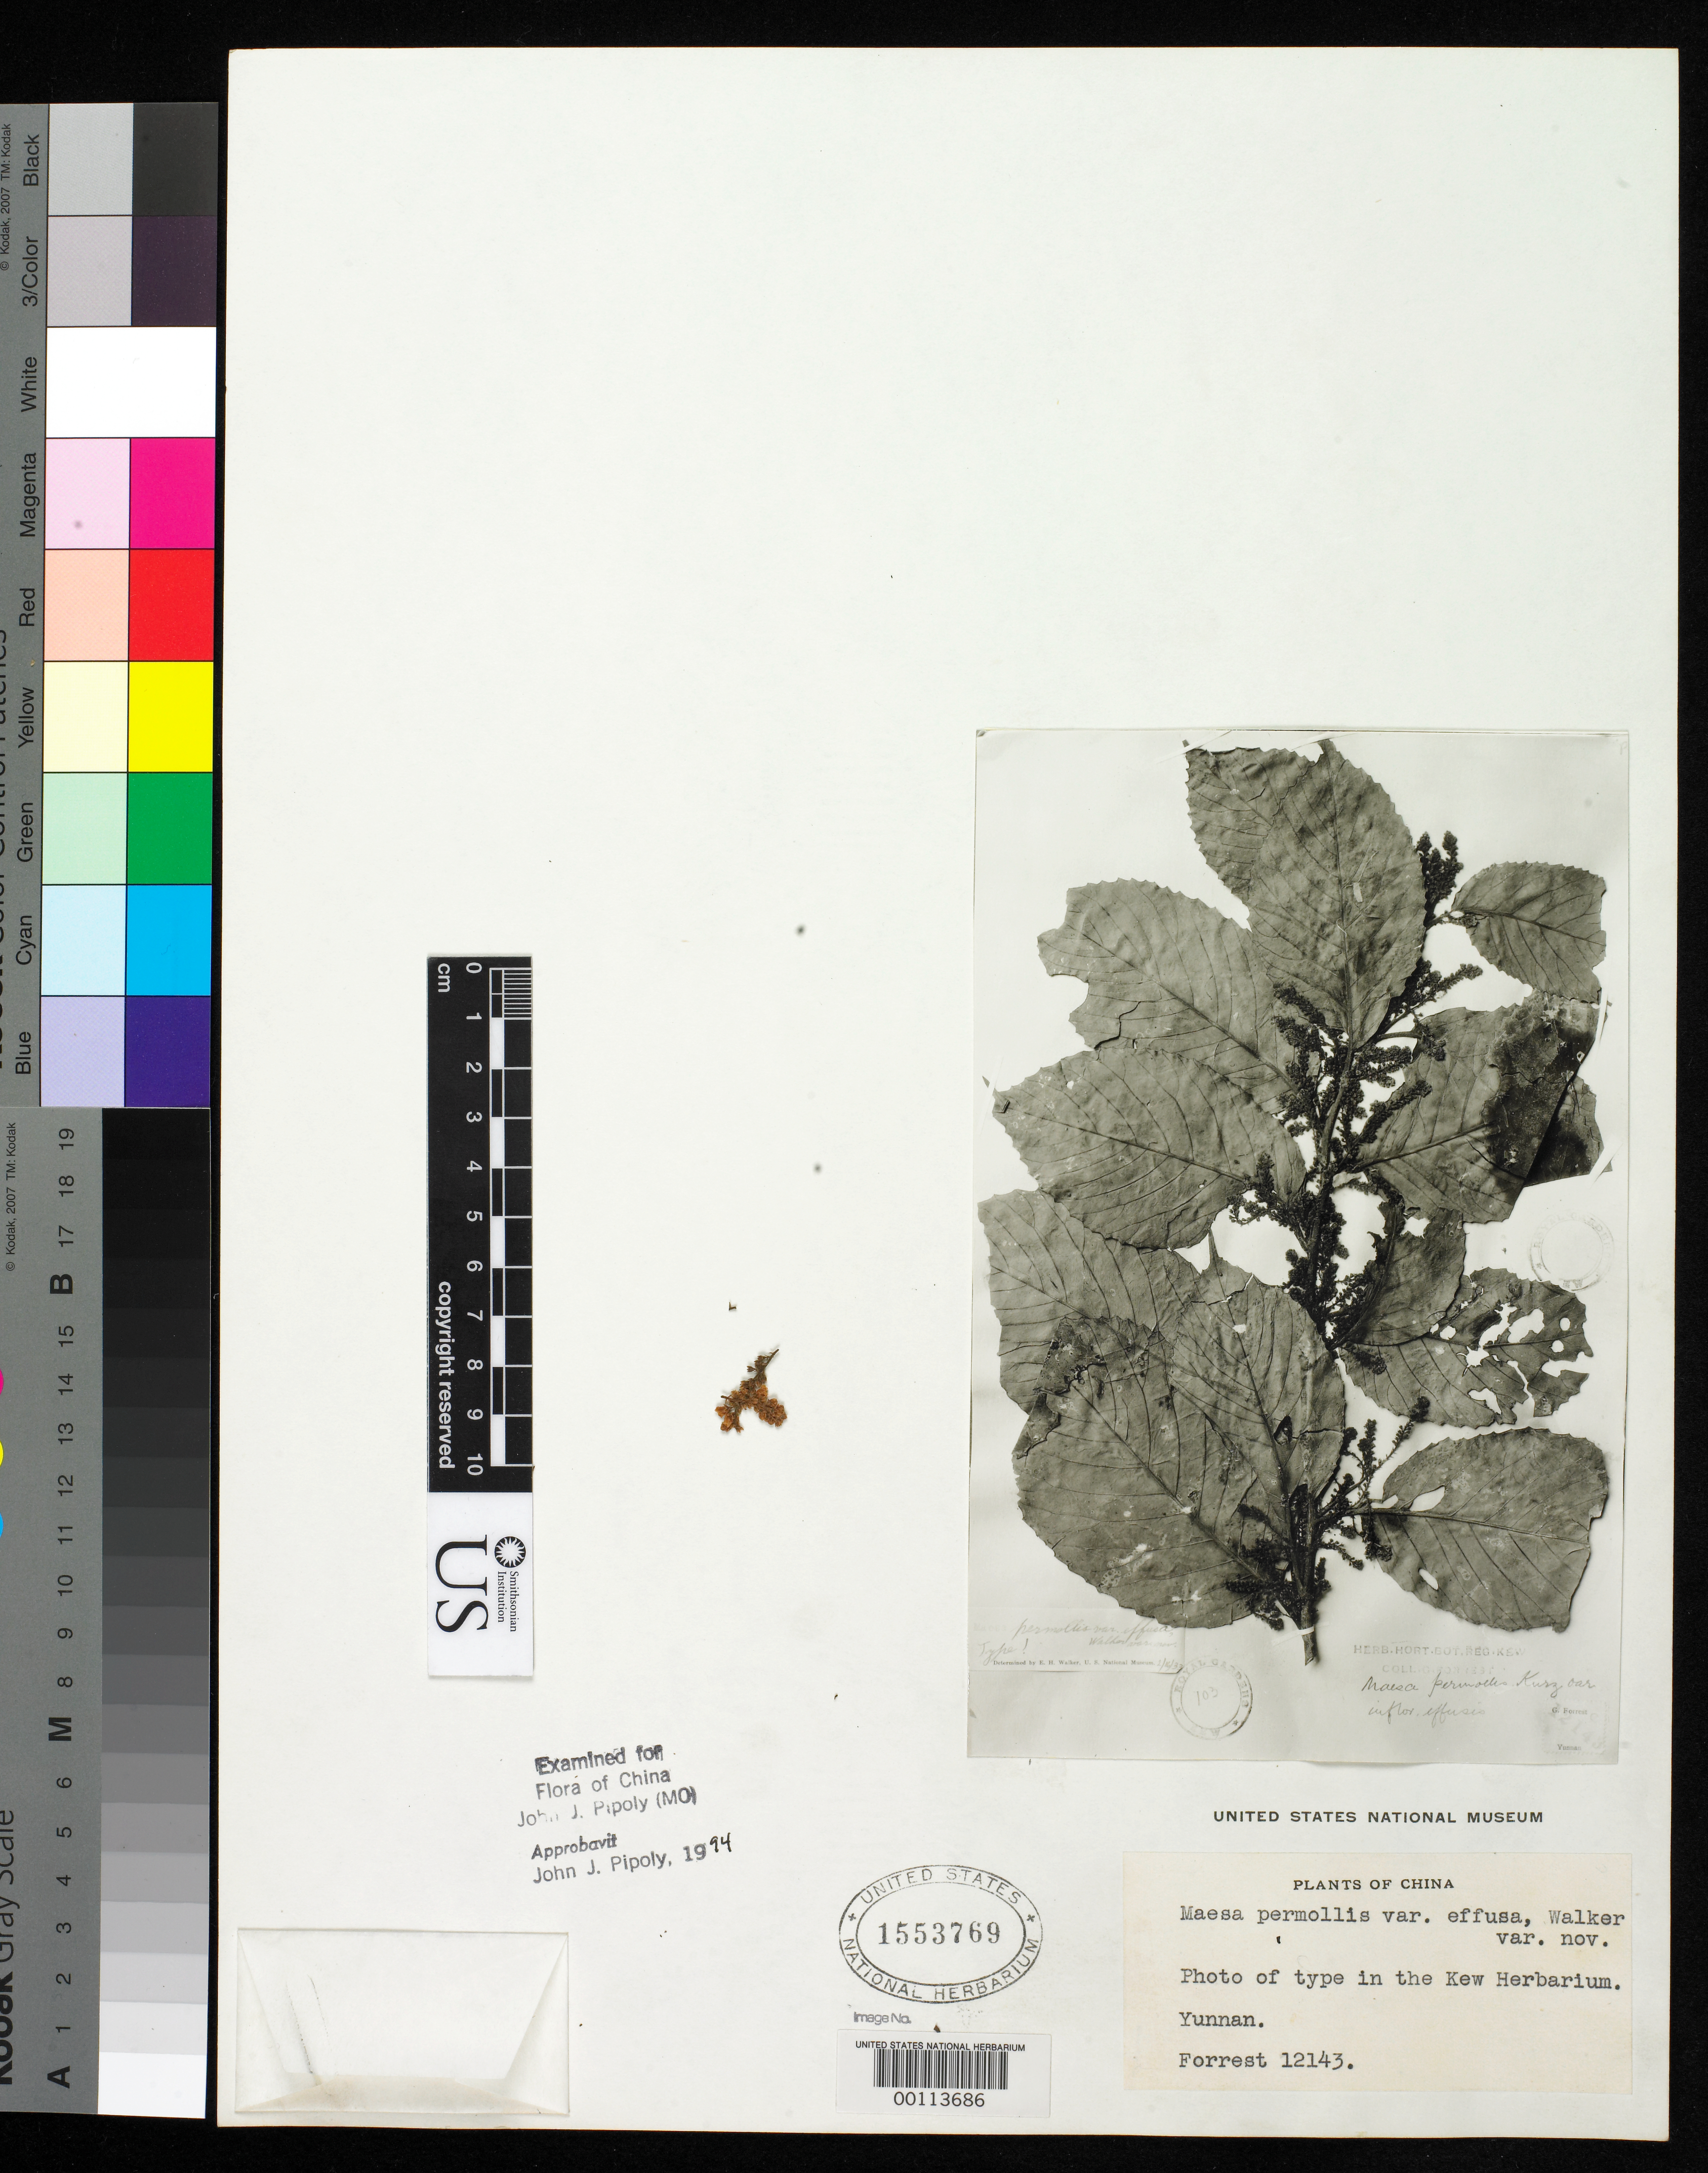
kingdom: Plantae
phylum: Tracheophyta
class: Magnoliopsida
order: Ericales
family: Primulaceae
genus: Maesa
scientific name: Maesa permollis var. effusa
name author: E. Walker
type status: Type Fragment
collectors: G. Forrest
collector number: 12143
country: China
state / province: Yunnan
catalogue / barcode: US 1553769